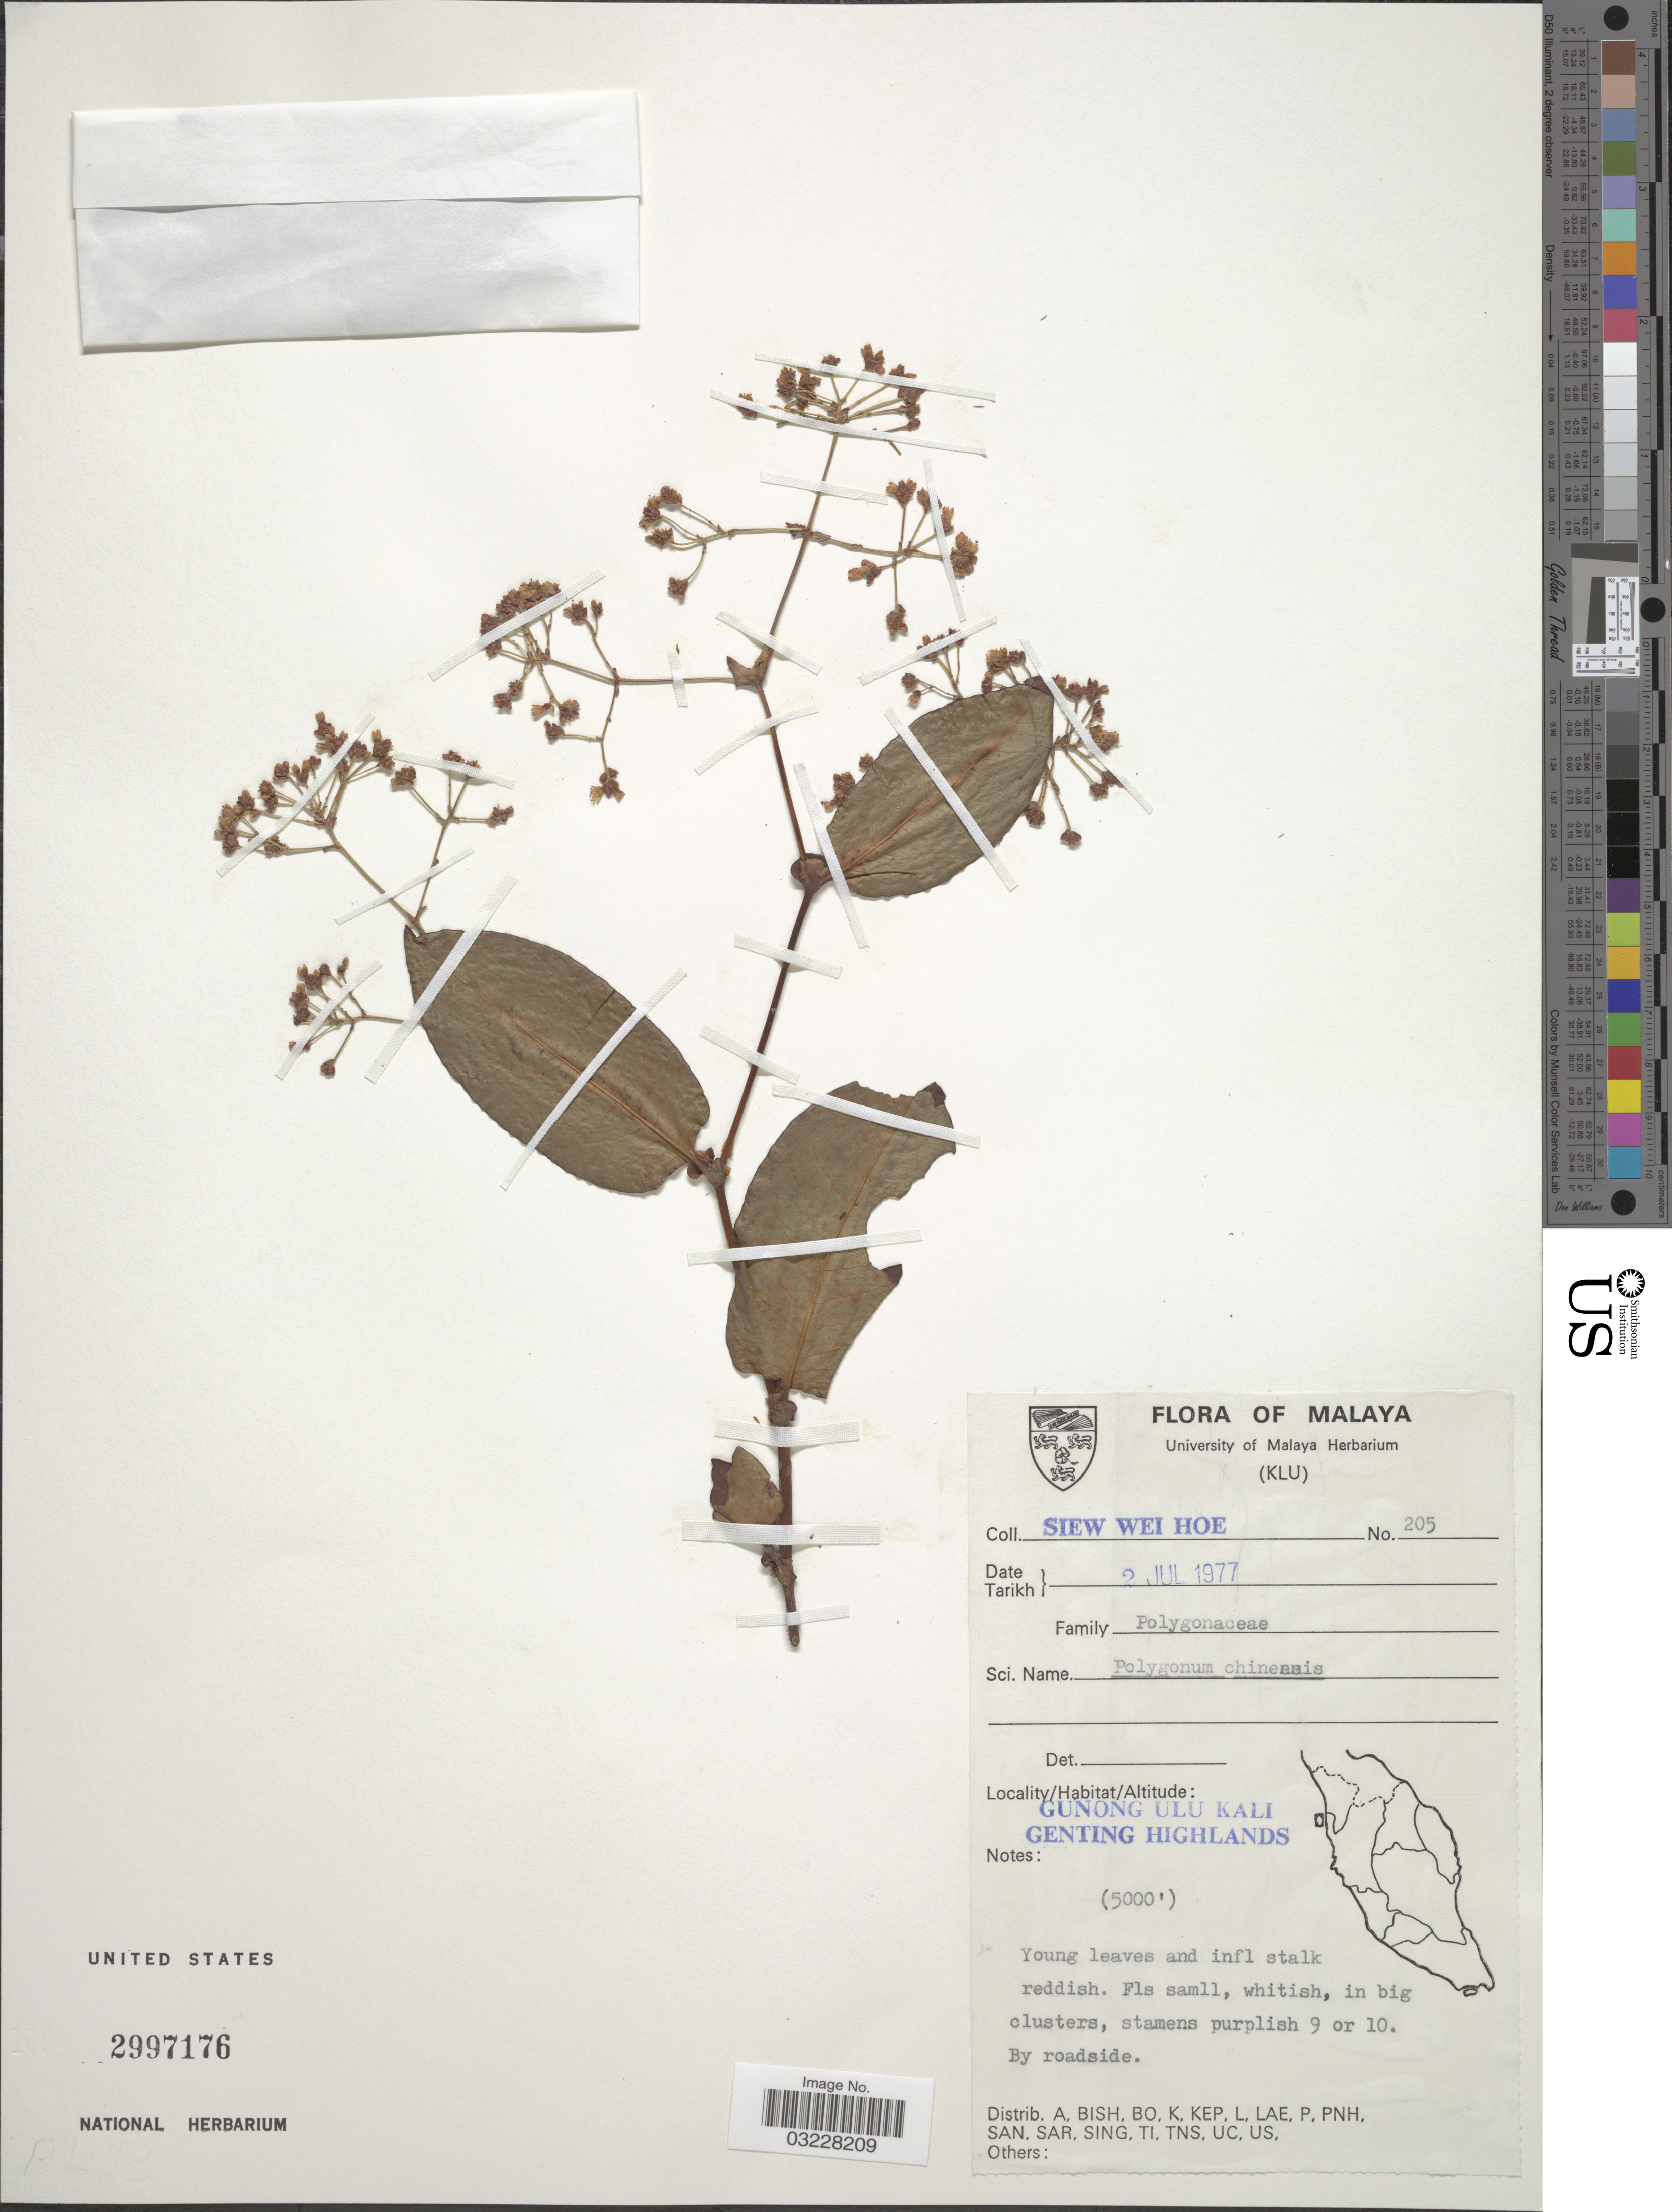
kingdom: Plantae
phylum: Tracheophyta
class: Magnoliopsida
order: Caryophyllales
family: Polygonaceae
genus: Polygonum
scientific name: Polygonum chinense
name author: L.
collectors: W. H. Siew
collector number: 205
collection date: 1977-07-02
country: Malaysia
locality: Malaya. Gunong Ulu Kali, Genting Highlands.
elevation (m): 1524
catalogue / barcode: US 2997176